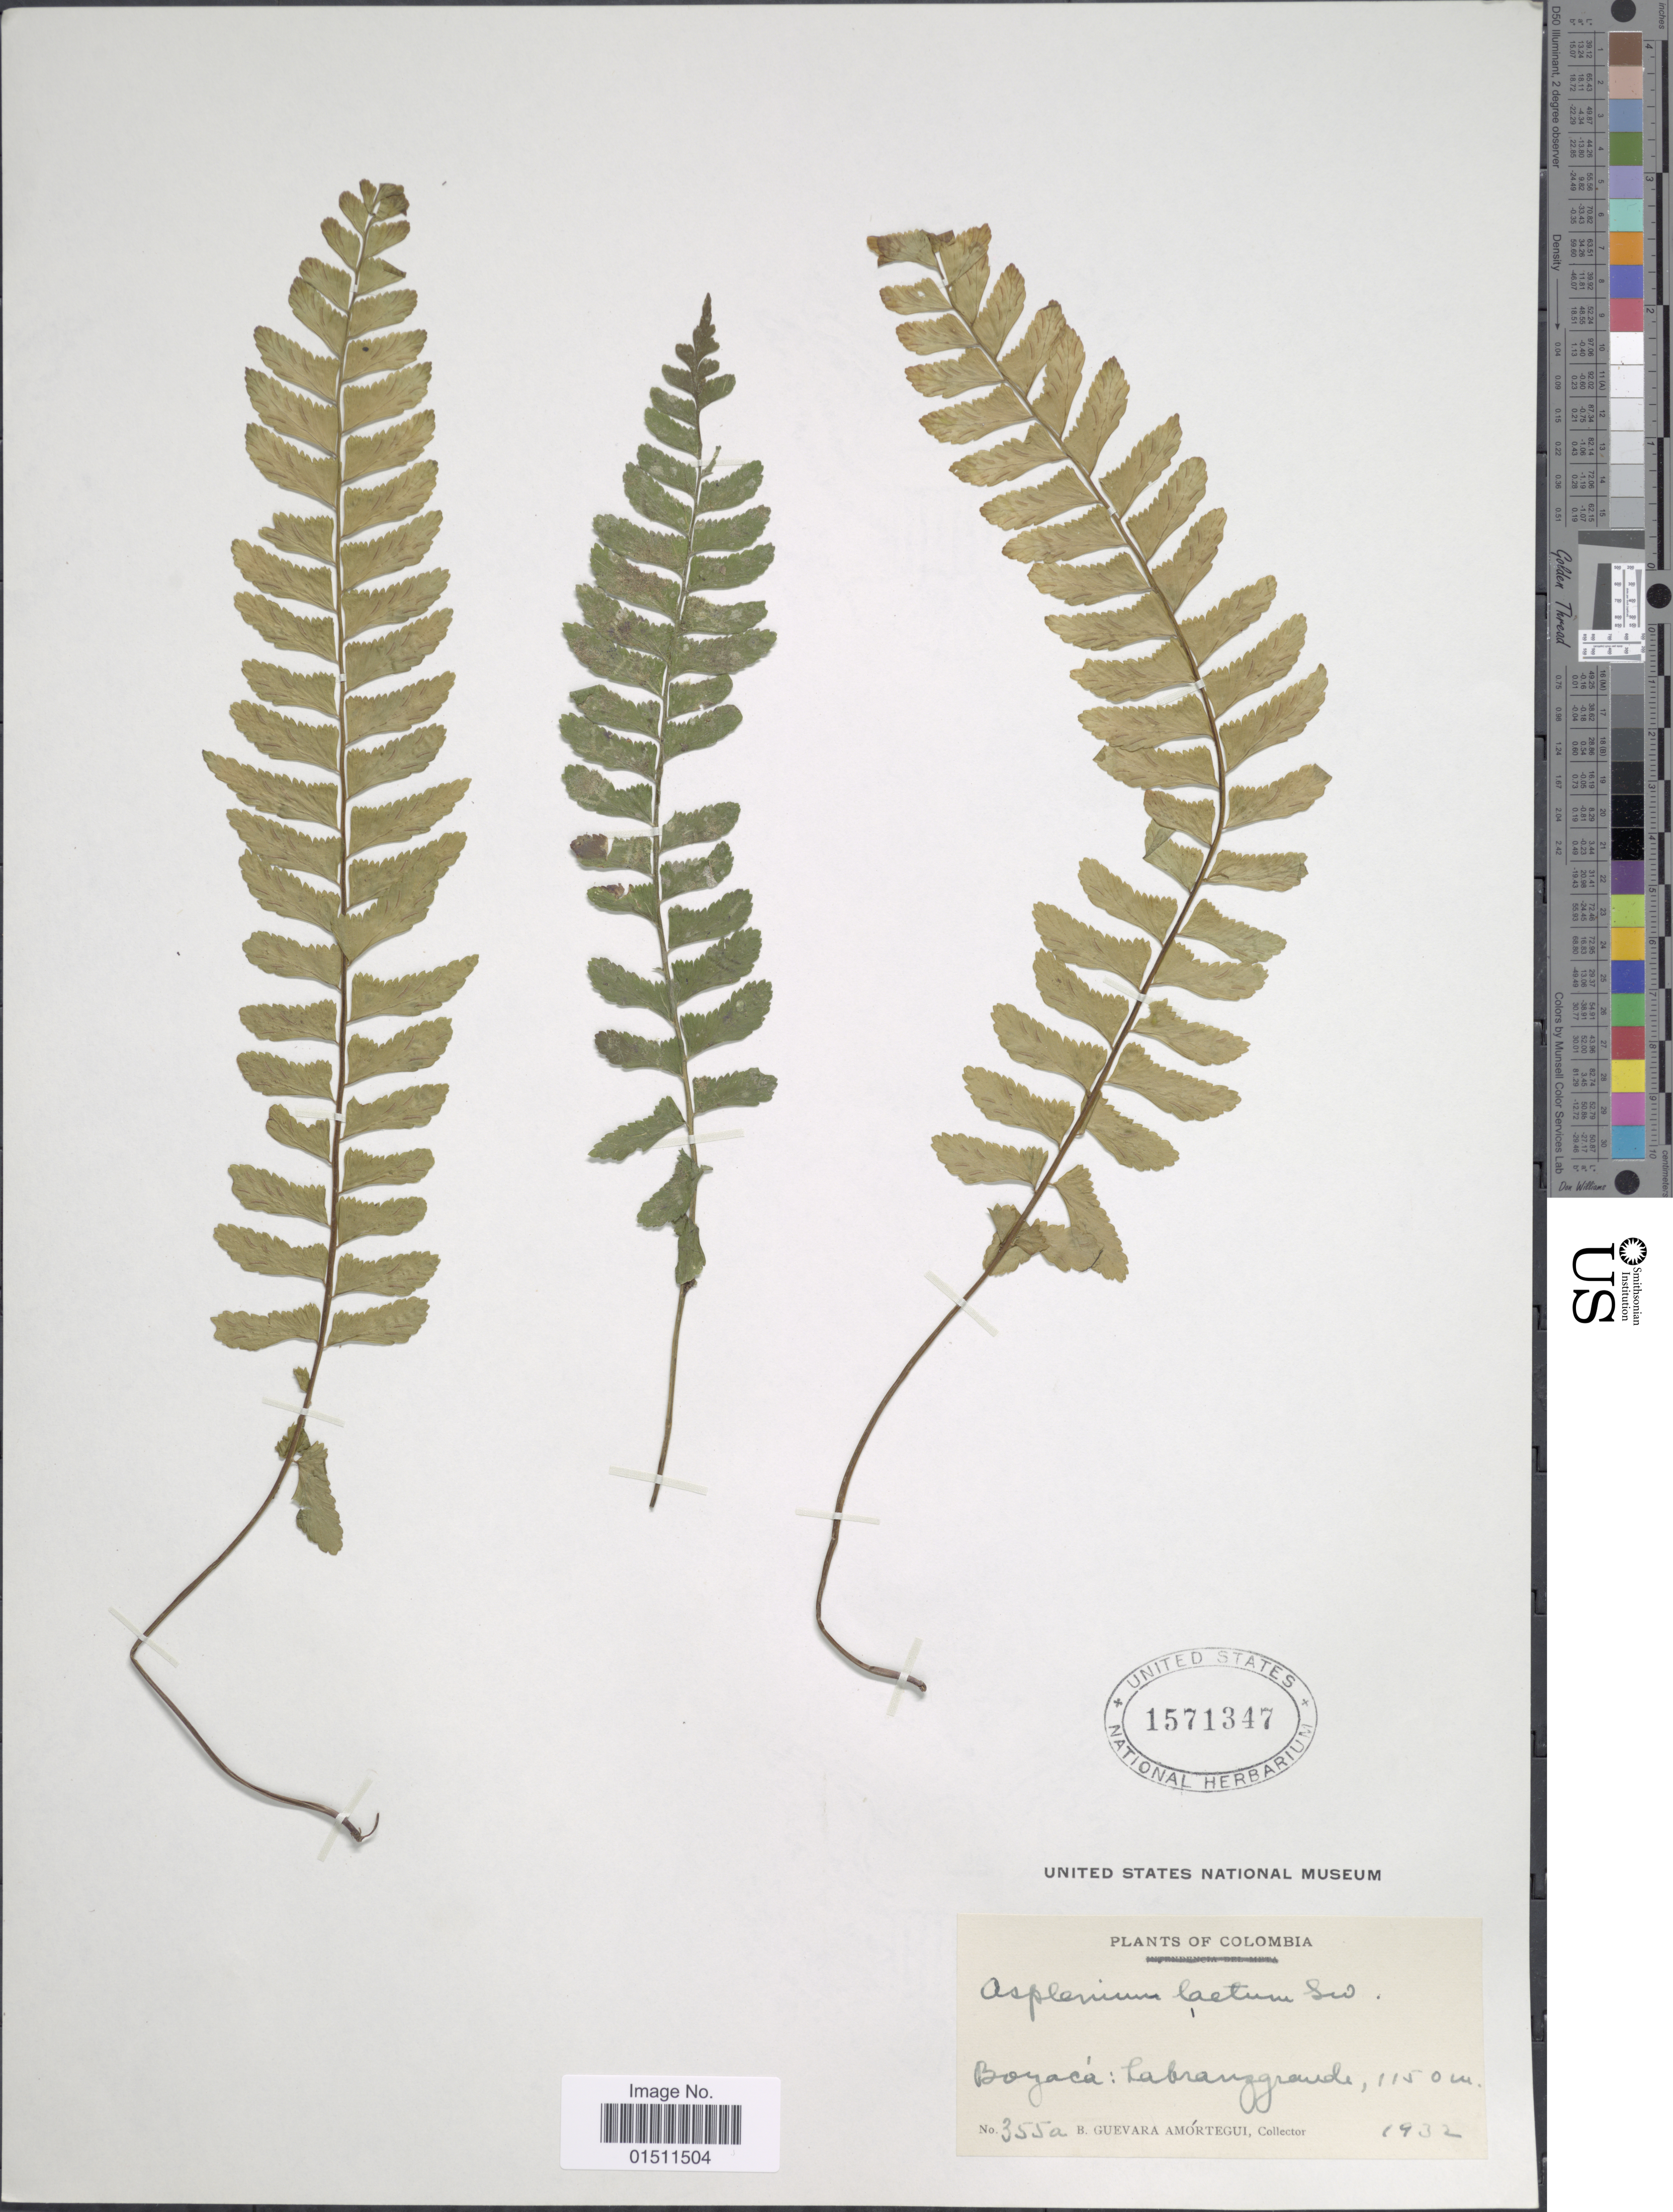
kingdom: Plantae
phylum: Tracheophyta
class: Polypodiopsida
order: Polypodiales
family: Aspleniaceae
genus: Asplenium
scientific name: Asplenium laetum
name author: Sw.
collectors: B. Guevara Amortegui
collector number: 355a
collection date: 1932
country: Colombia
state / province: Boyacá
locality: Boyaca: Labranzgrande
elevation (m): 1150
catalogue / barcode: US 1571347